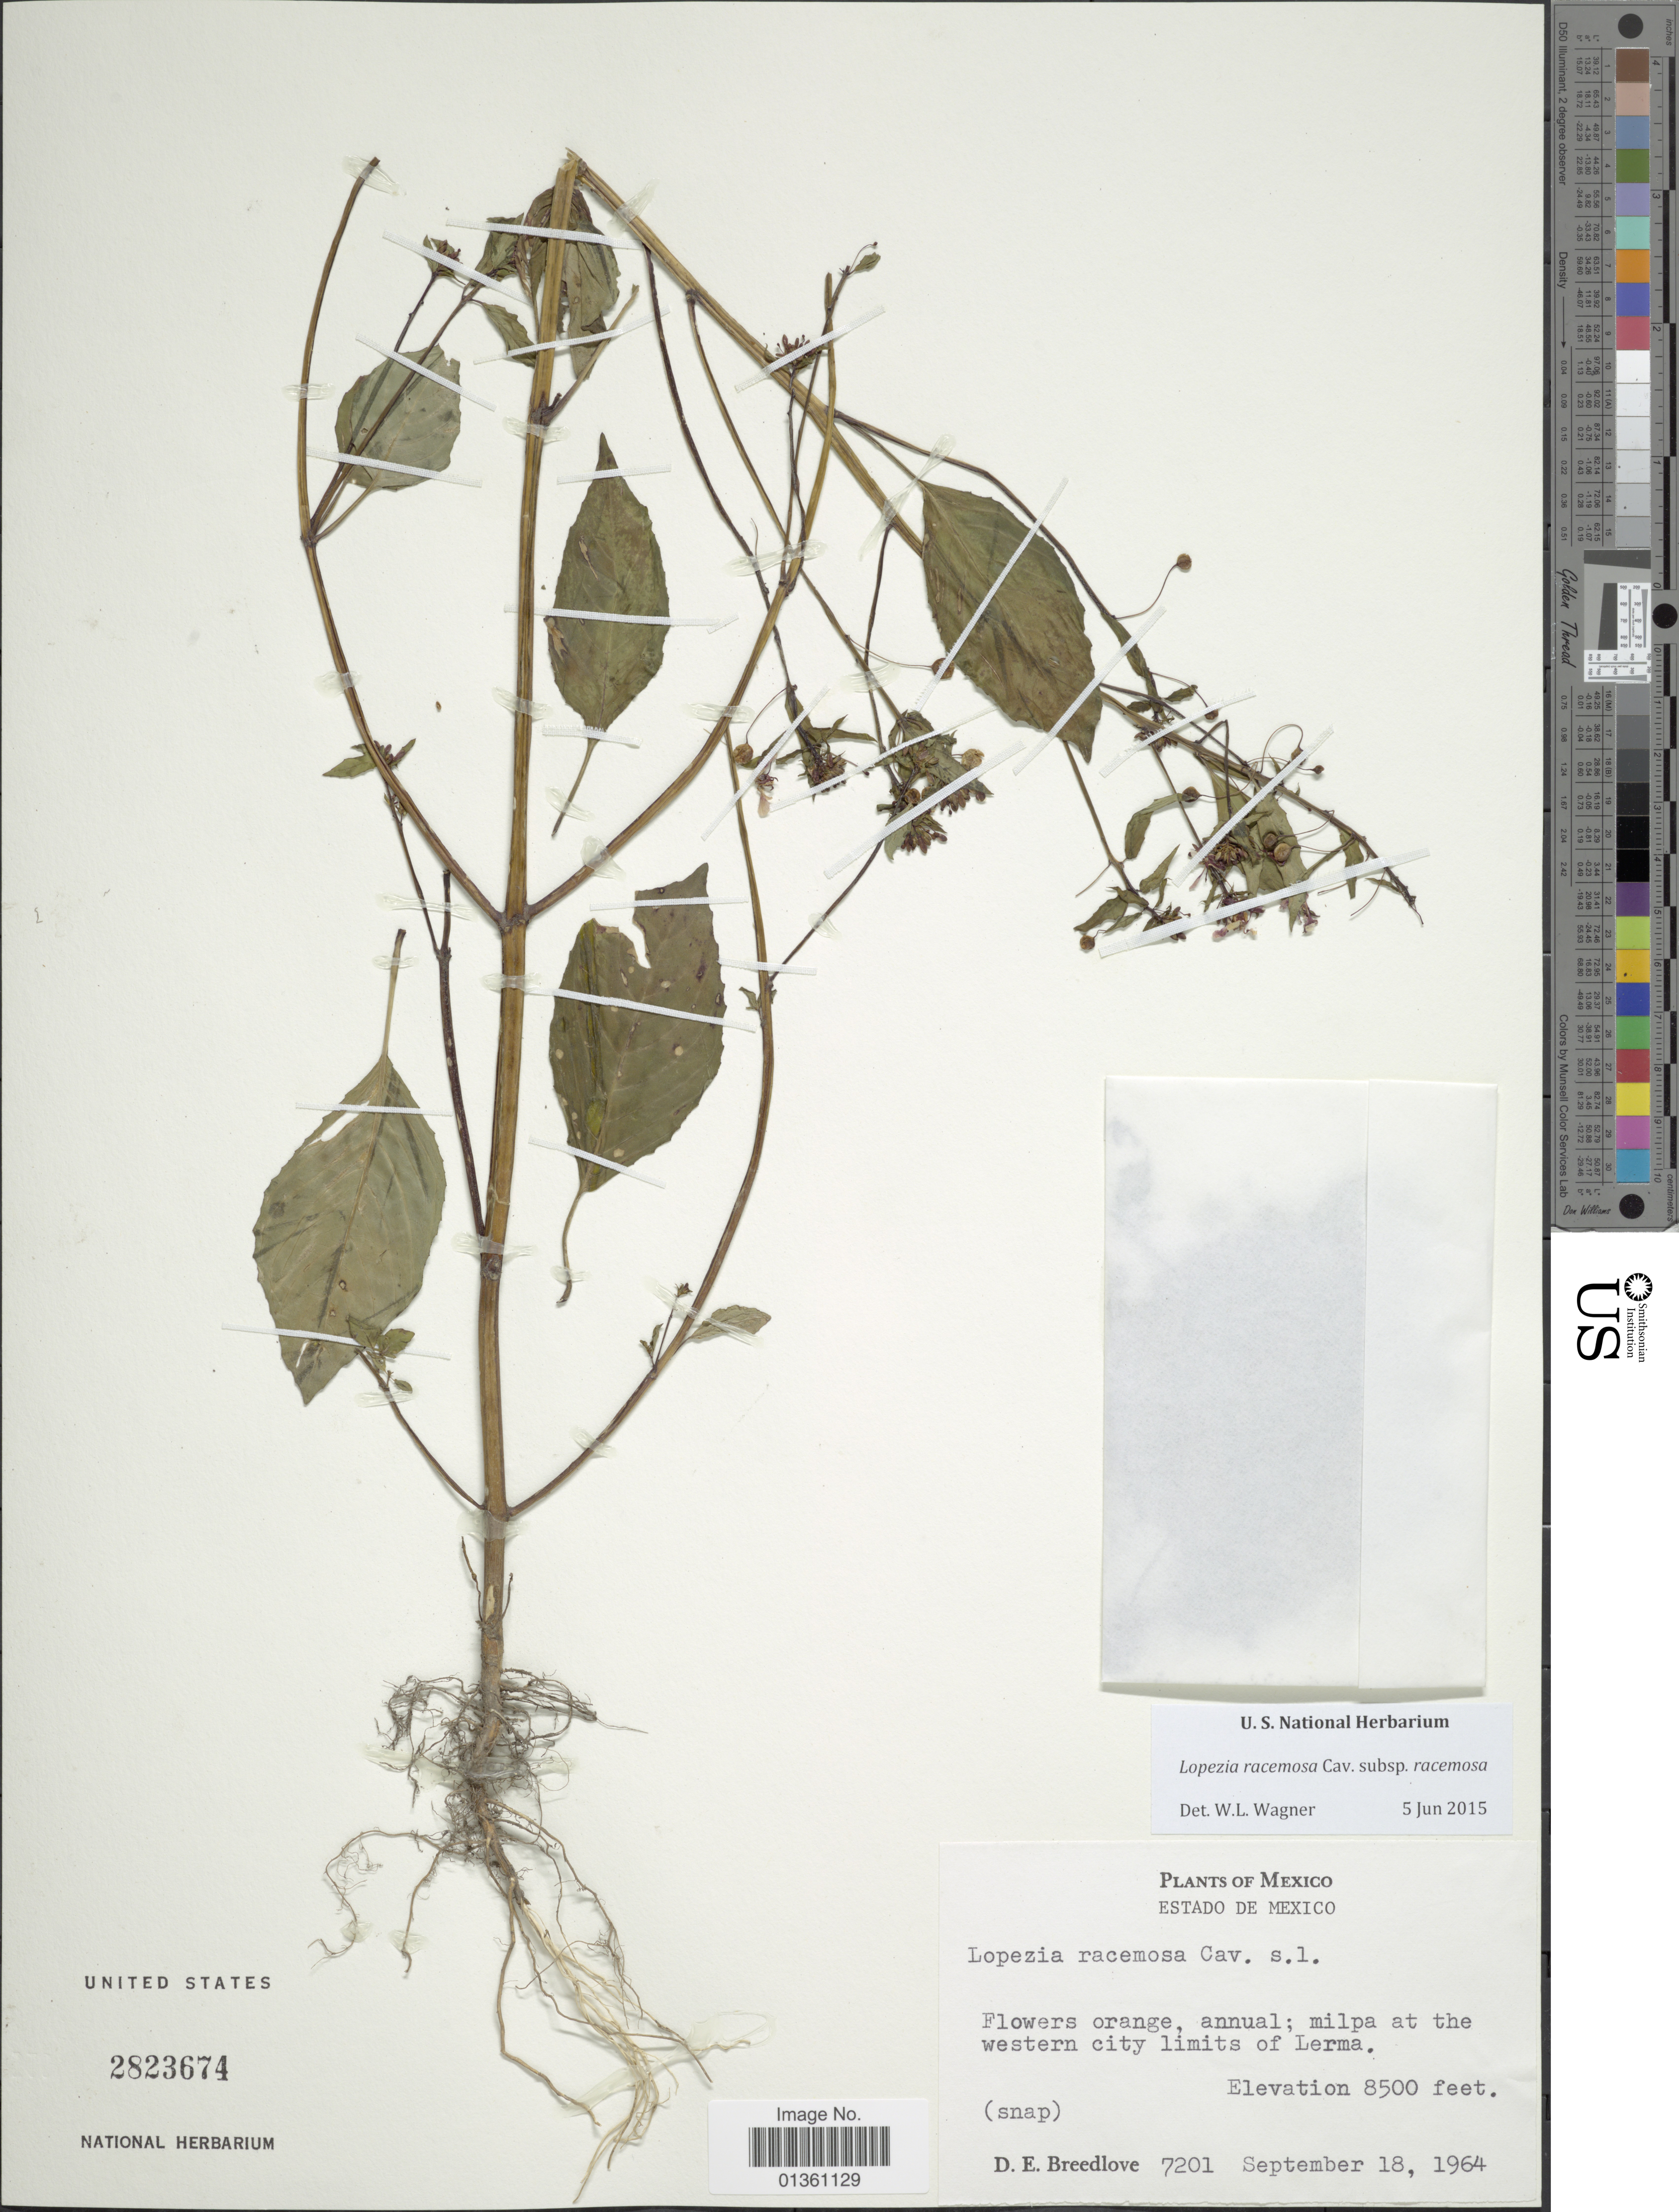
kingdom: Plantae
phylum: Tracheophyta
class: Magnoliopsida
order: Myrtales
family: Onagraceae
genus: Lopezia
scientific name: Lopezia racemosa subsp. racemosa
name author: Cav.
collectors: D. E. Breedlove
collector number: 7201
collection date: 1964-09-18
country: Mexico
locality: Milpa at the western city limits of Lerma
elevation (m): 2591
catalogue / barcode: US 2823674